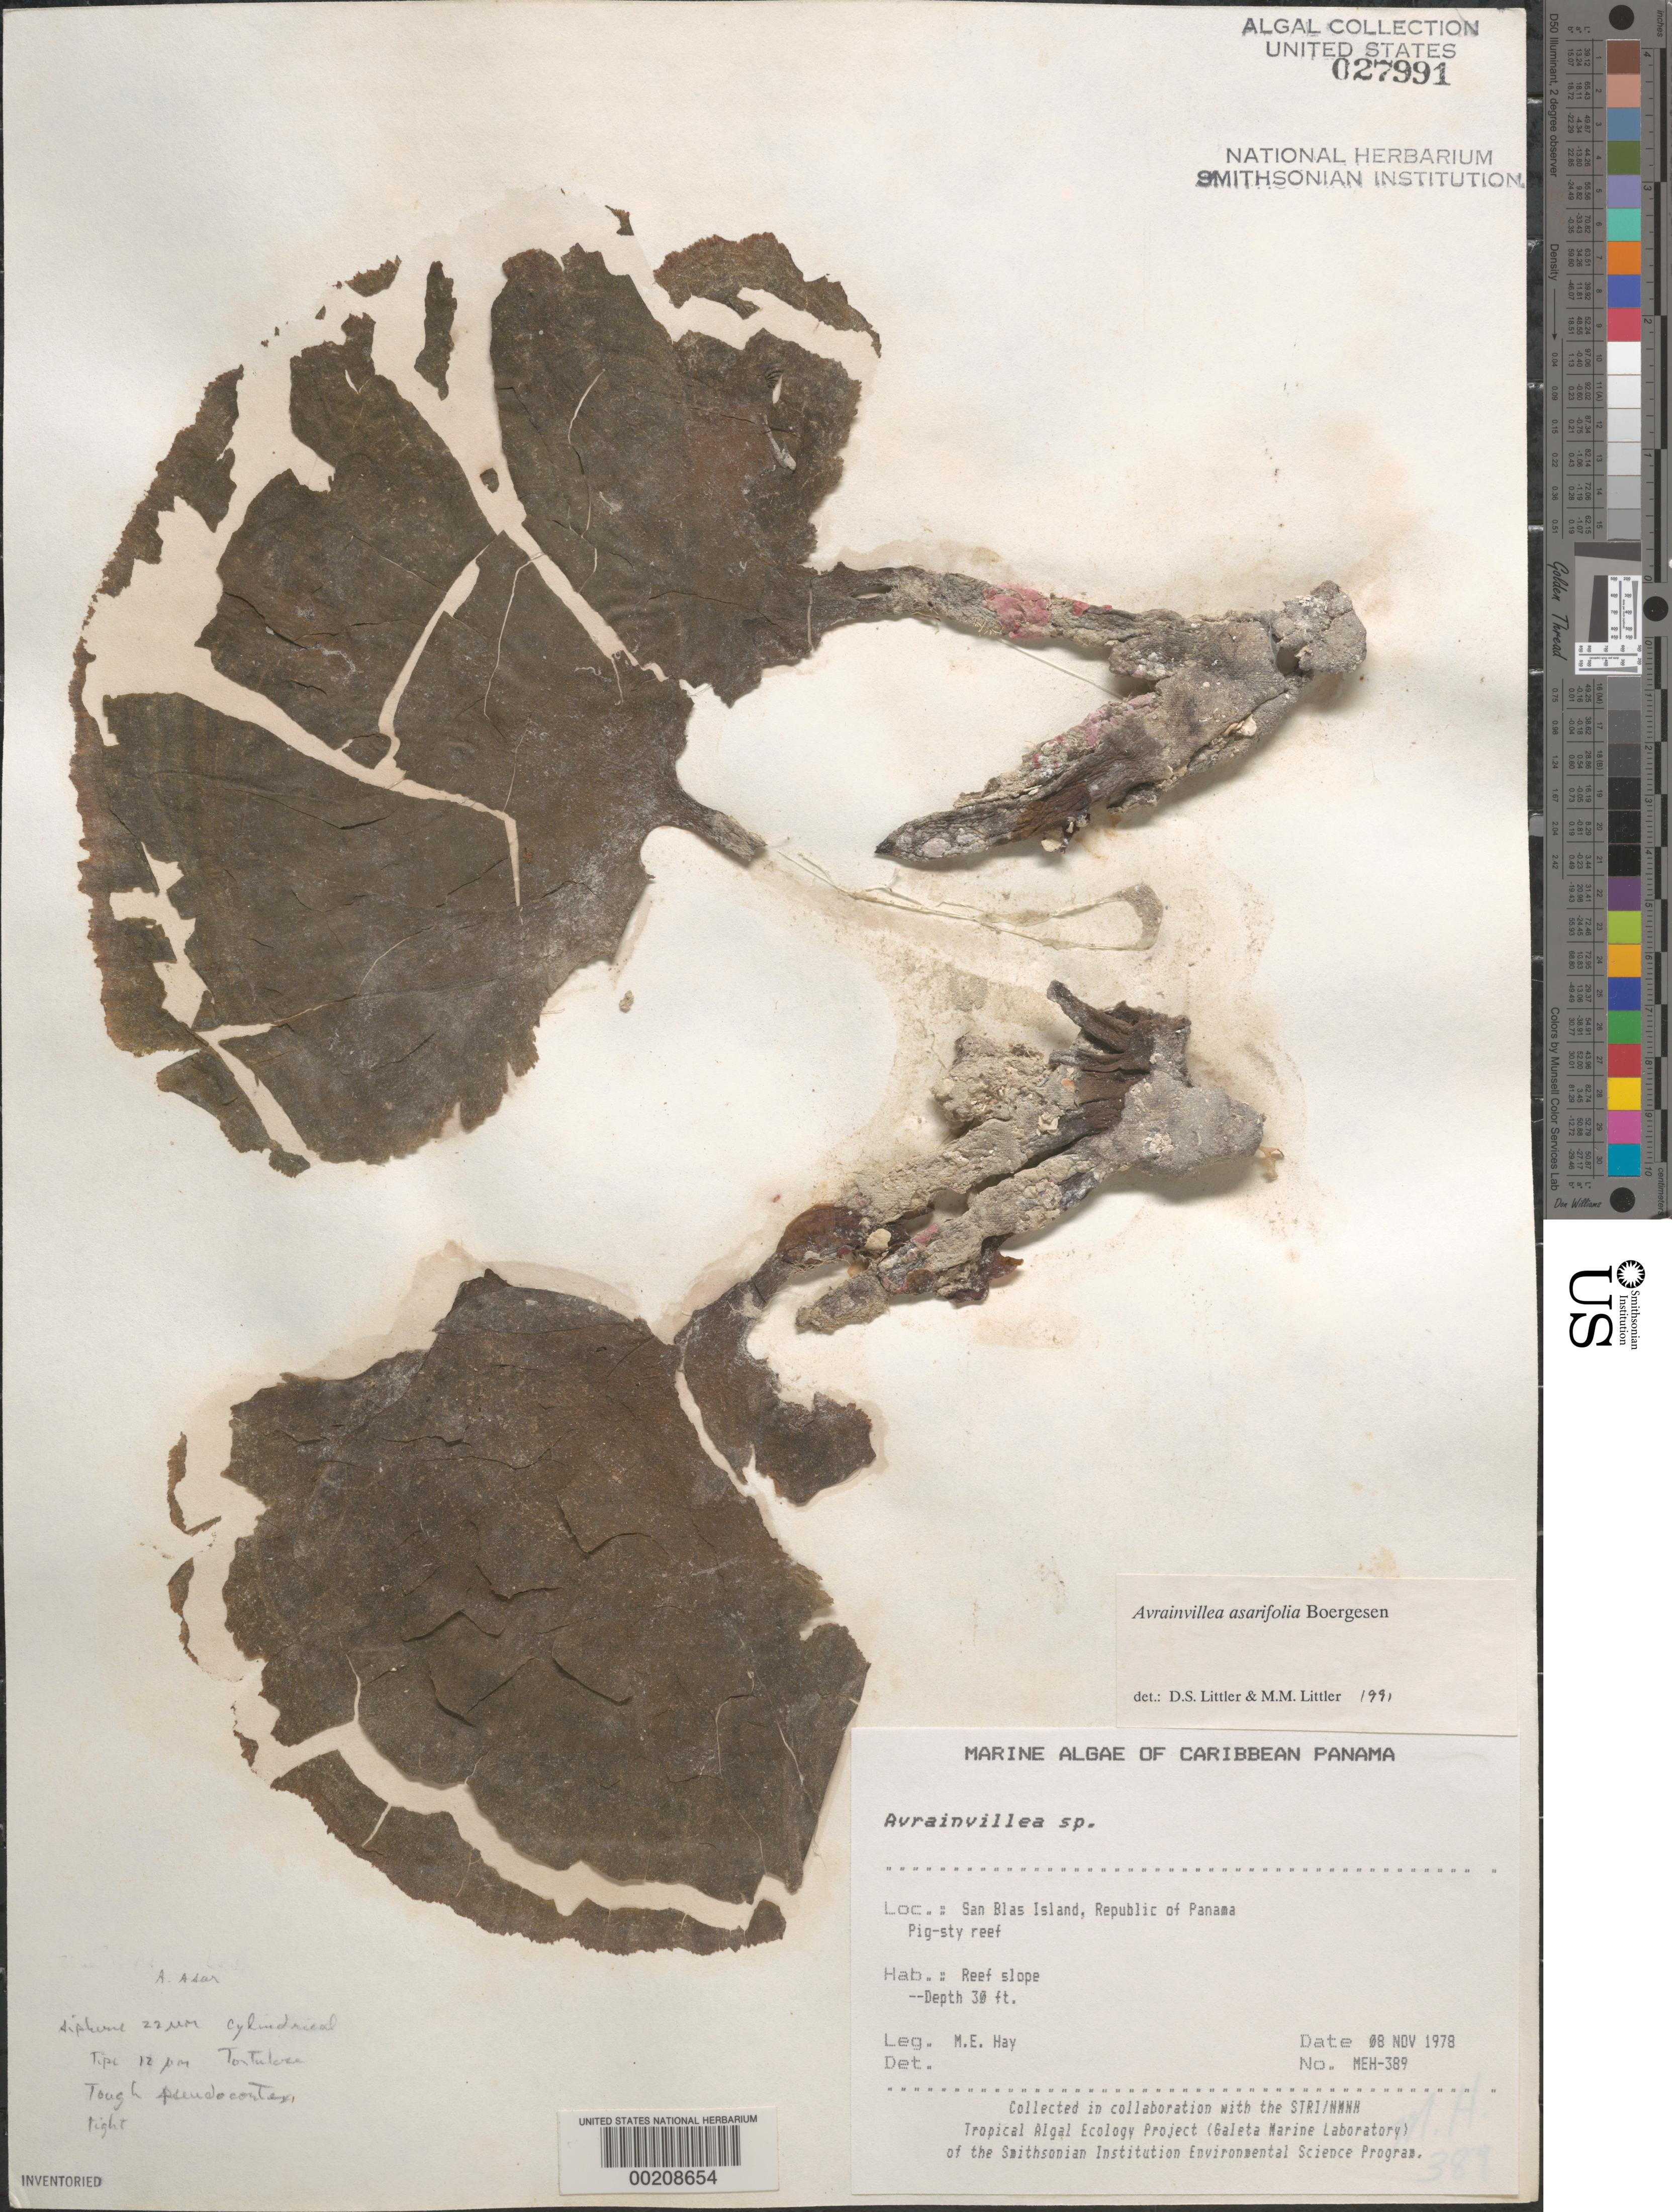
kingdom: Plantae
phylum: Chlorophyta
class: Ulvophyceae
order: Bryopsidales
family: Dichotomosiphonaceae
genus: Avrainvillea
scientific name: Avrainvillea asarifolia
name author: Børgesen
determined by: Littler, D. S.; Littler, M. M.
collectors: M. E. Hay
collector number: MEH-389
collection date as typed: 08 Nov 1978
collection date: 1978-11-08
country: Panama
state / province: Kuna Yala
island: San Blas Island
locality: Pigsty Reef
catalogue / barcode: US 27991